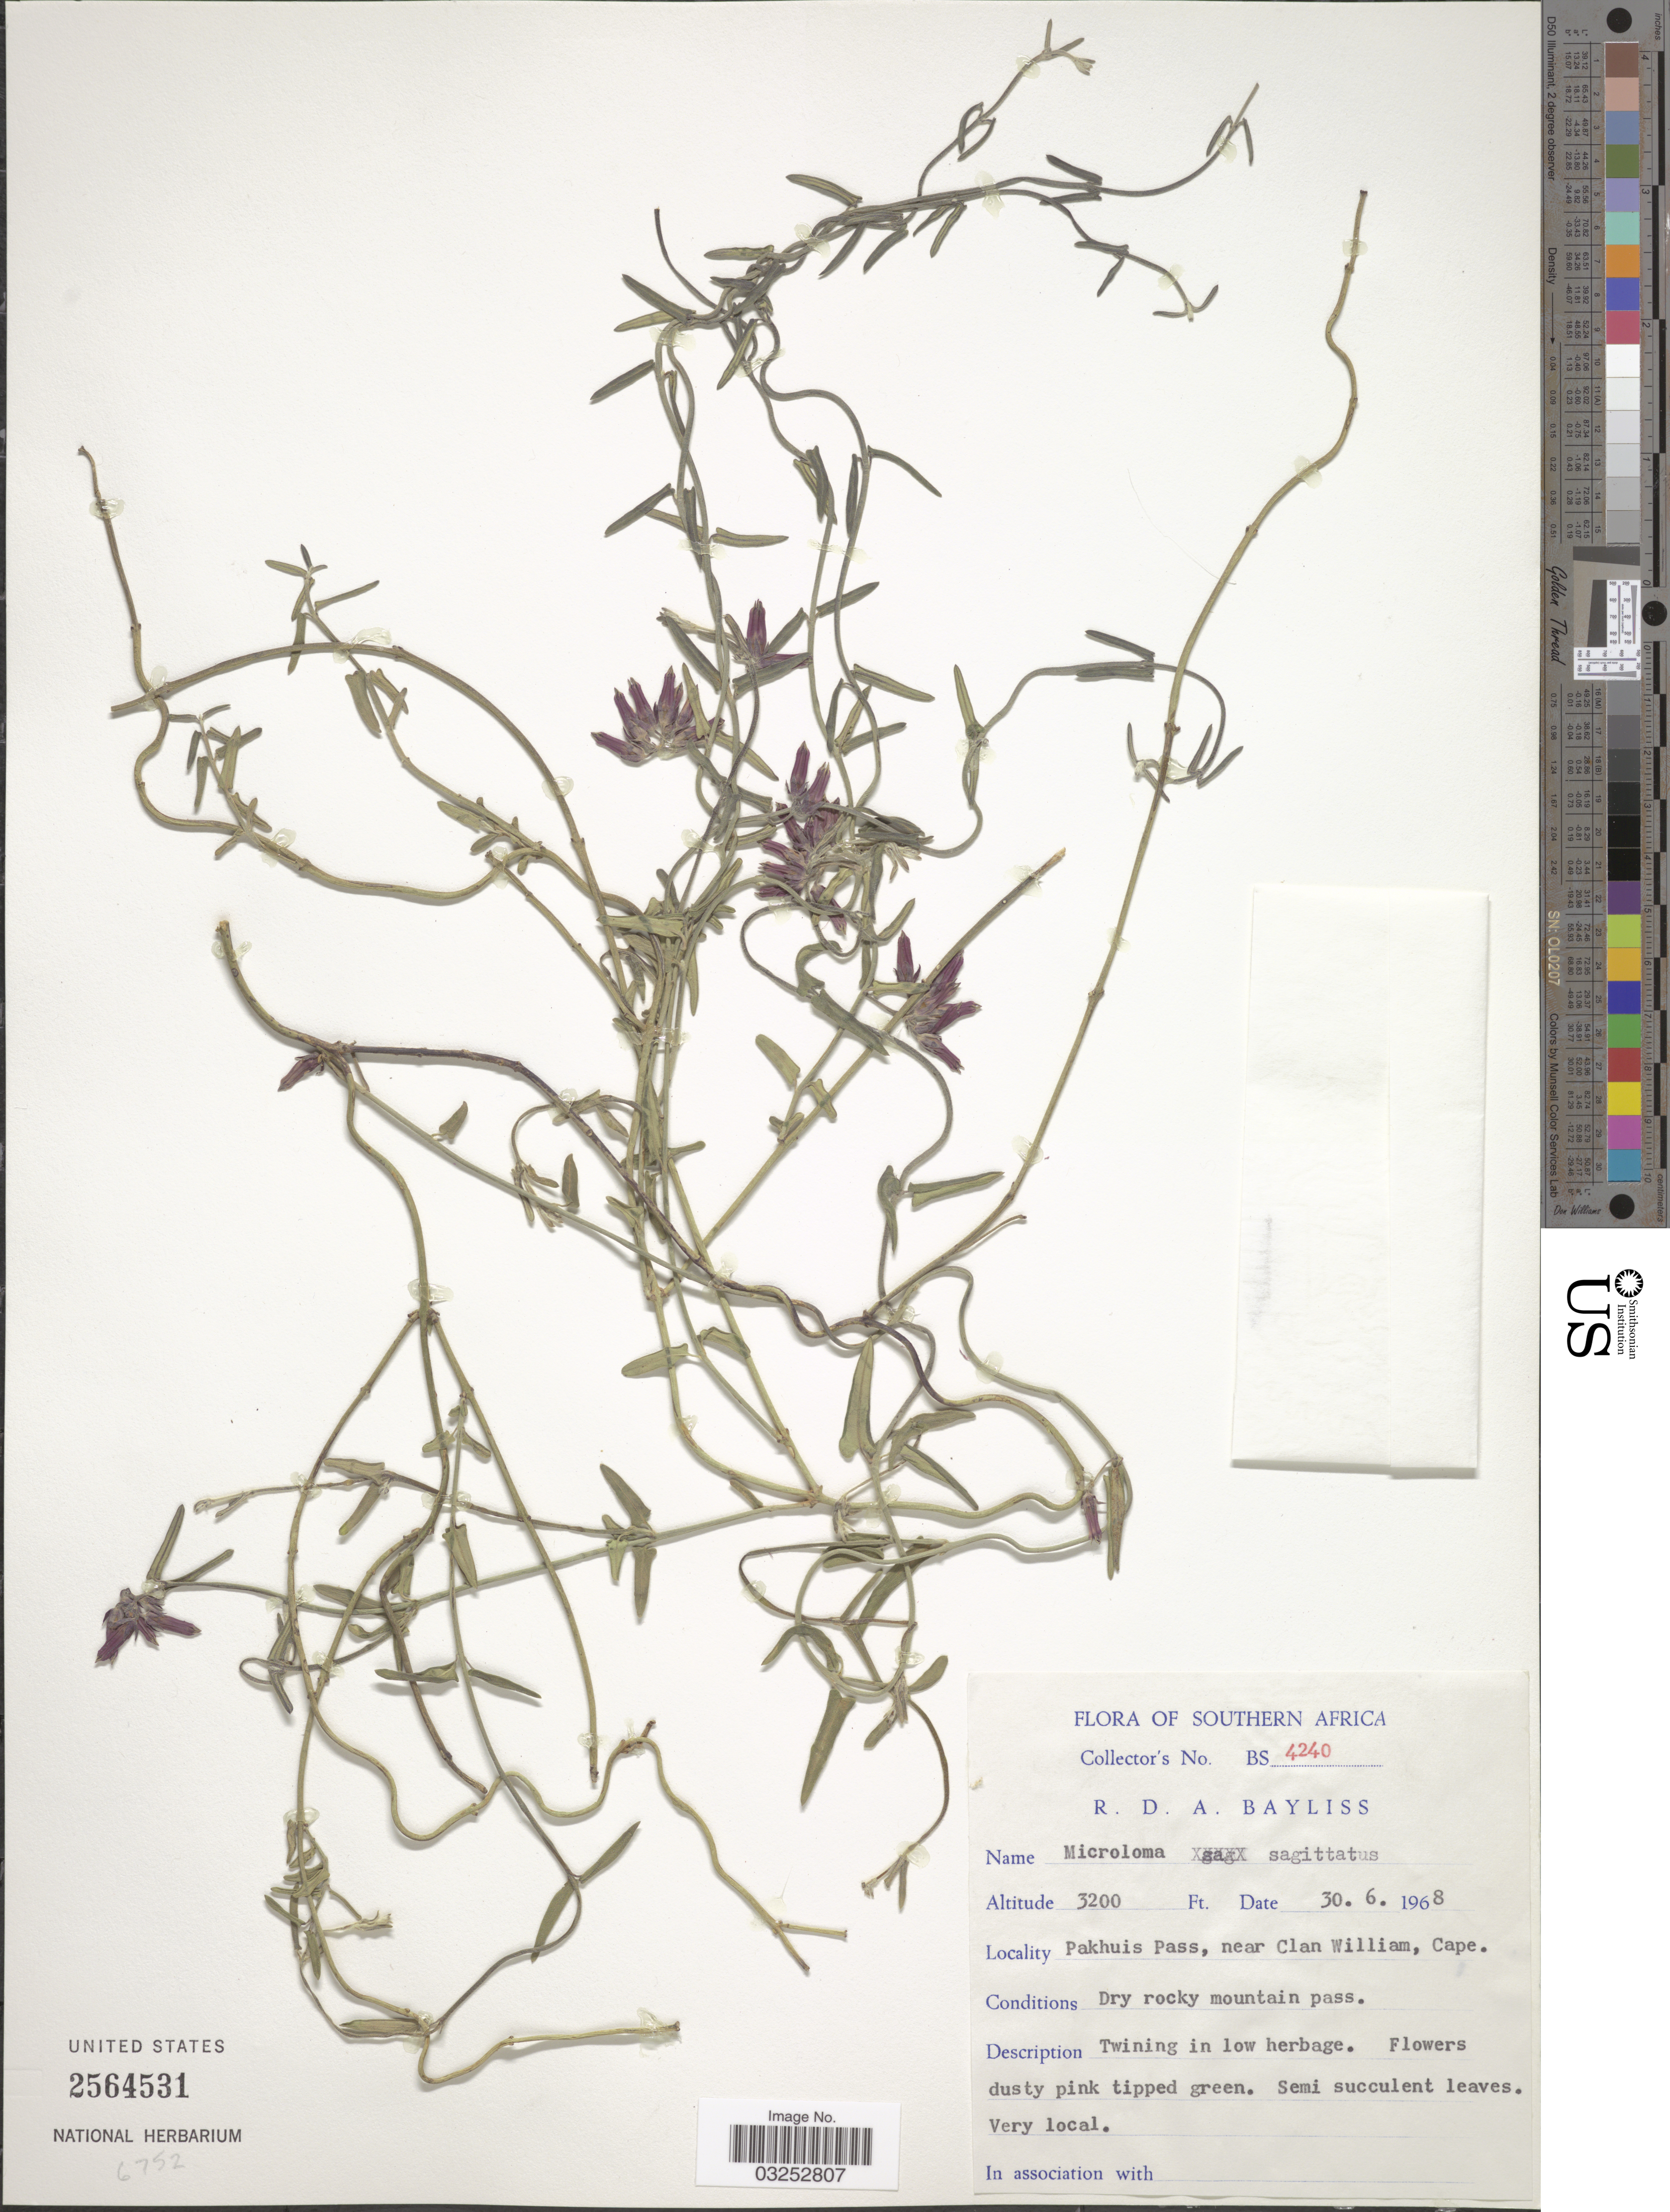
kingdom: Plantae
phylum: Tracheophyta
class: Magnoliopsida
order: Gentianales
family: Apocynaceae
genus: Microloma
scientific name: Microloma sagittatum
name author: (L.) R. Br.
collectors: R. Bayliss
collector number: BS 4240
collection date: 1968-06-30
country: South Africa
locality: Southern Africa, Pakhuis Pass, near Clan William, Cape.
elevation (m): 975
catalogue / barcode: US 2564531